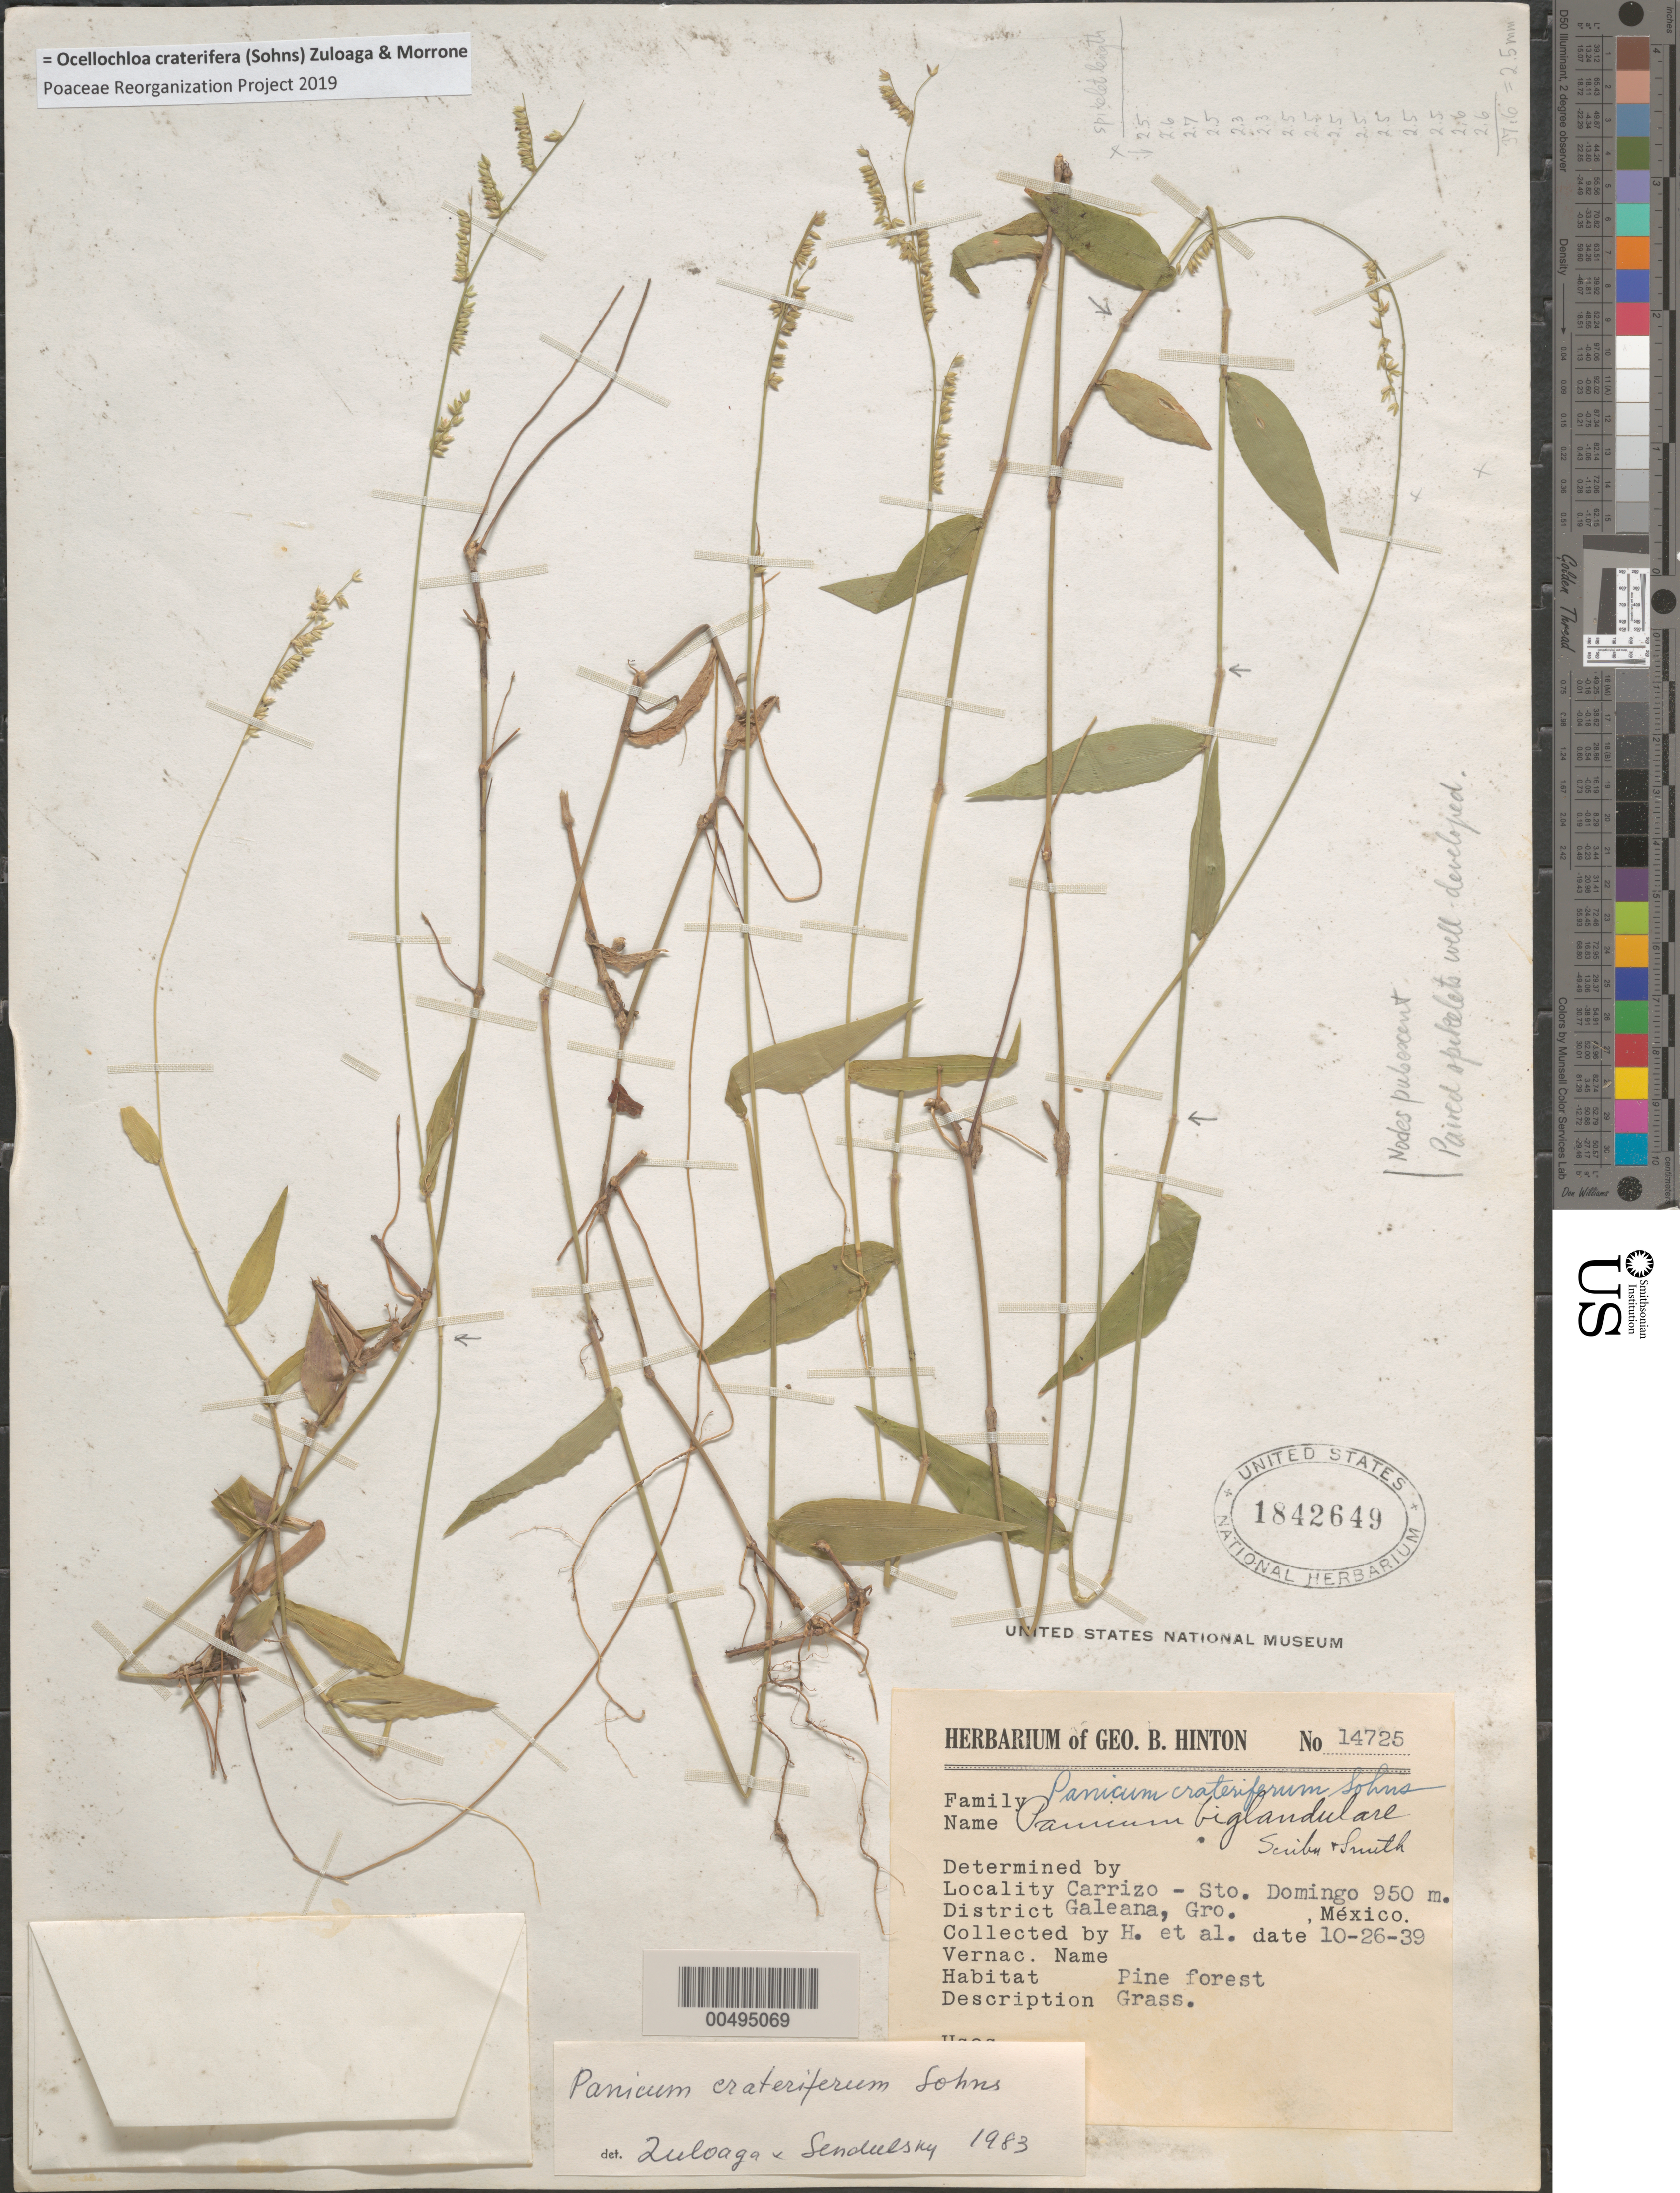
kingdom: Plantae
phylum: Tracheophyta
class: Liliopsida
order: Poales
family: Poaceae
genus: Panicum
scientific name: Panicum crateriferum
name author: Sohns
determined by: Zuloaga, F. O.; Sendulsky, T.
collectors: G. B. Hinton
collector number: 14725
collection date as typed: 26 Oct 1939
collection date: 1939-10-26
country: Mexico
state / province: Guerrero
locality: Carrizo - Sto. Domingo, Dist: Galeana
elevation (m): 950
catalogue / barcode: US 1842649